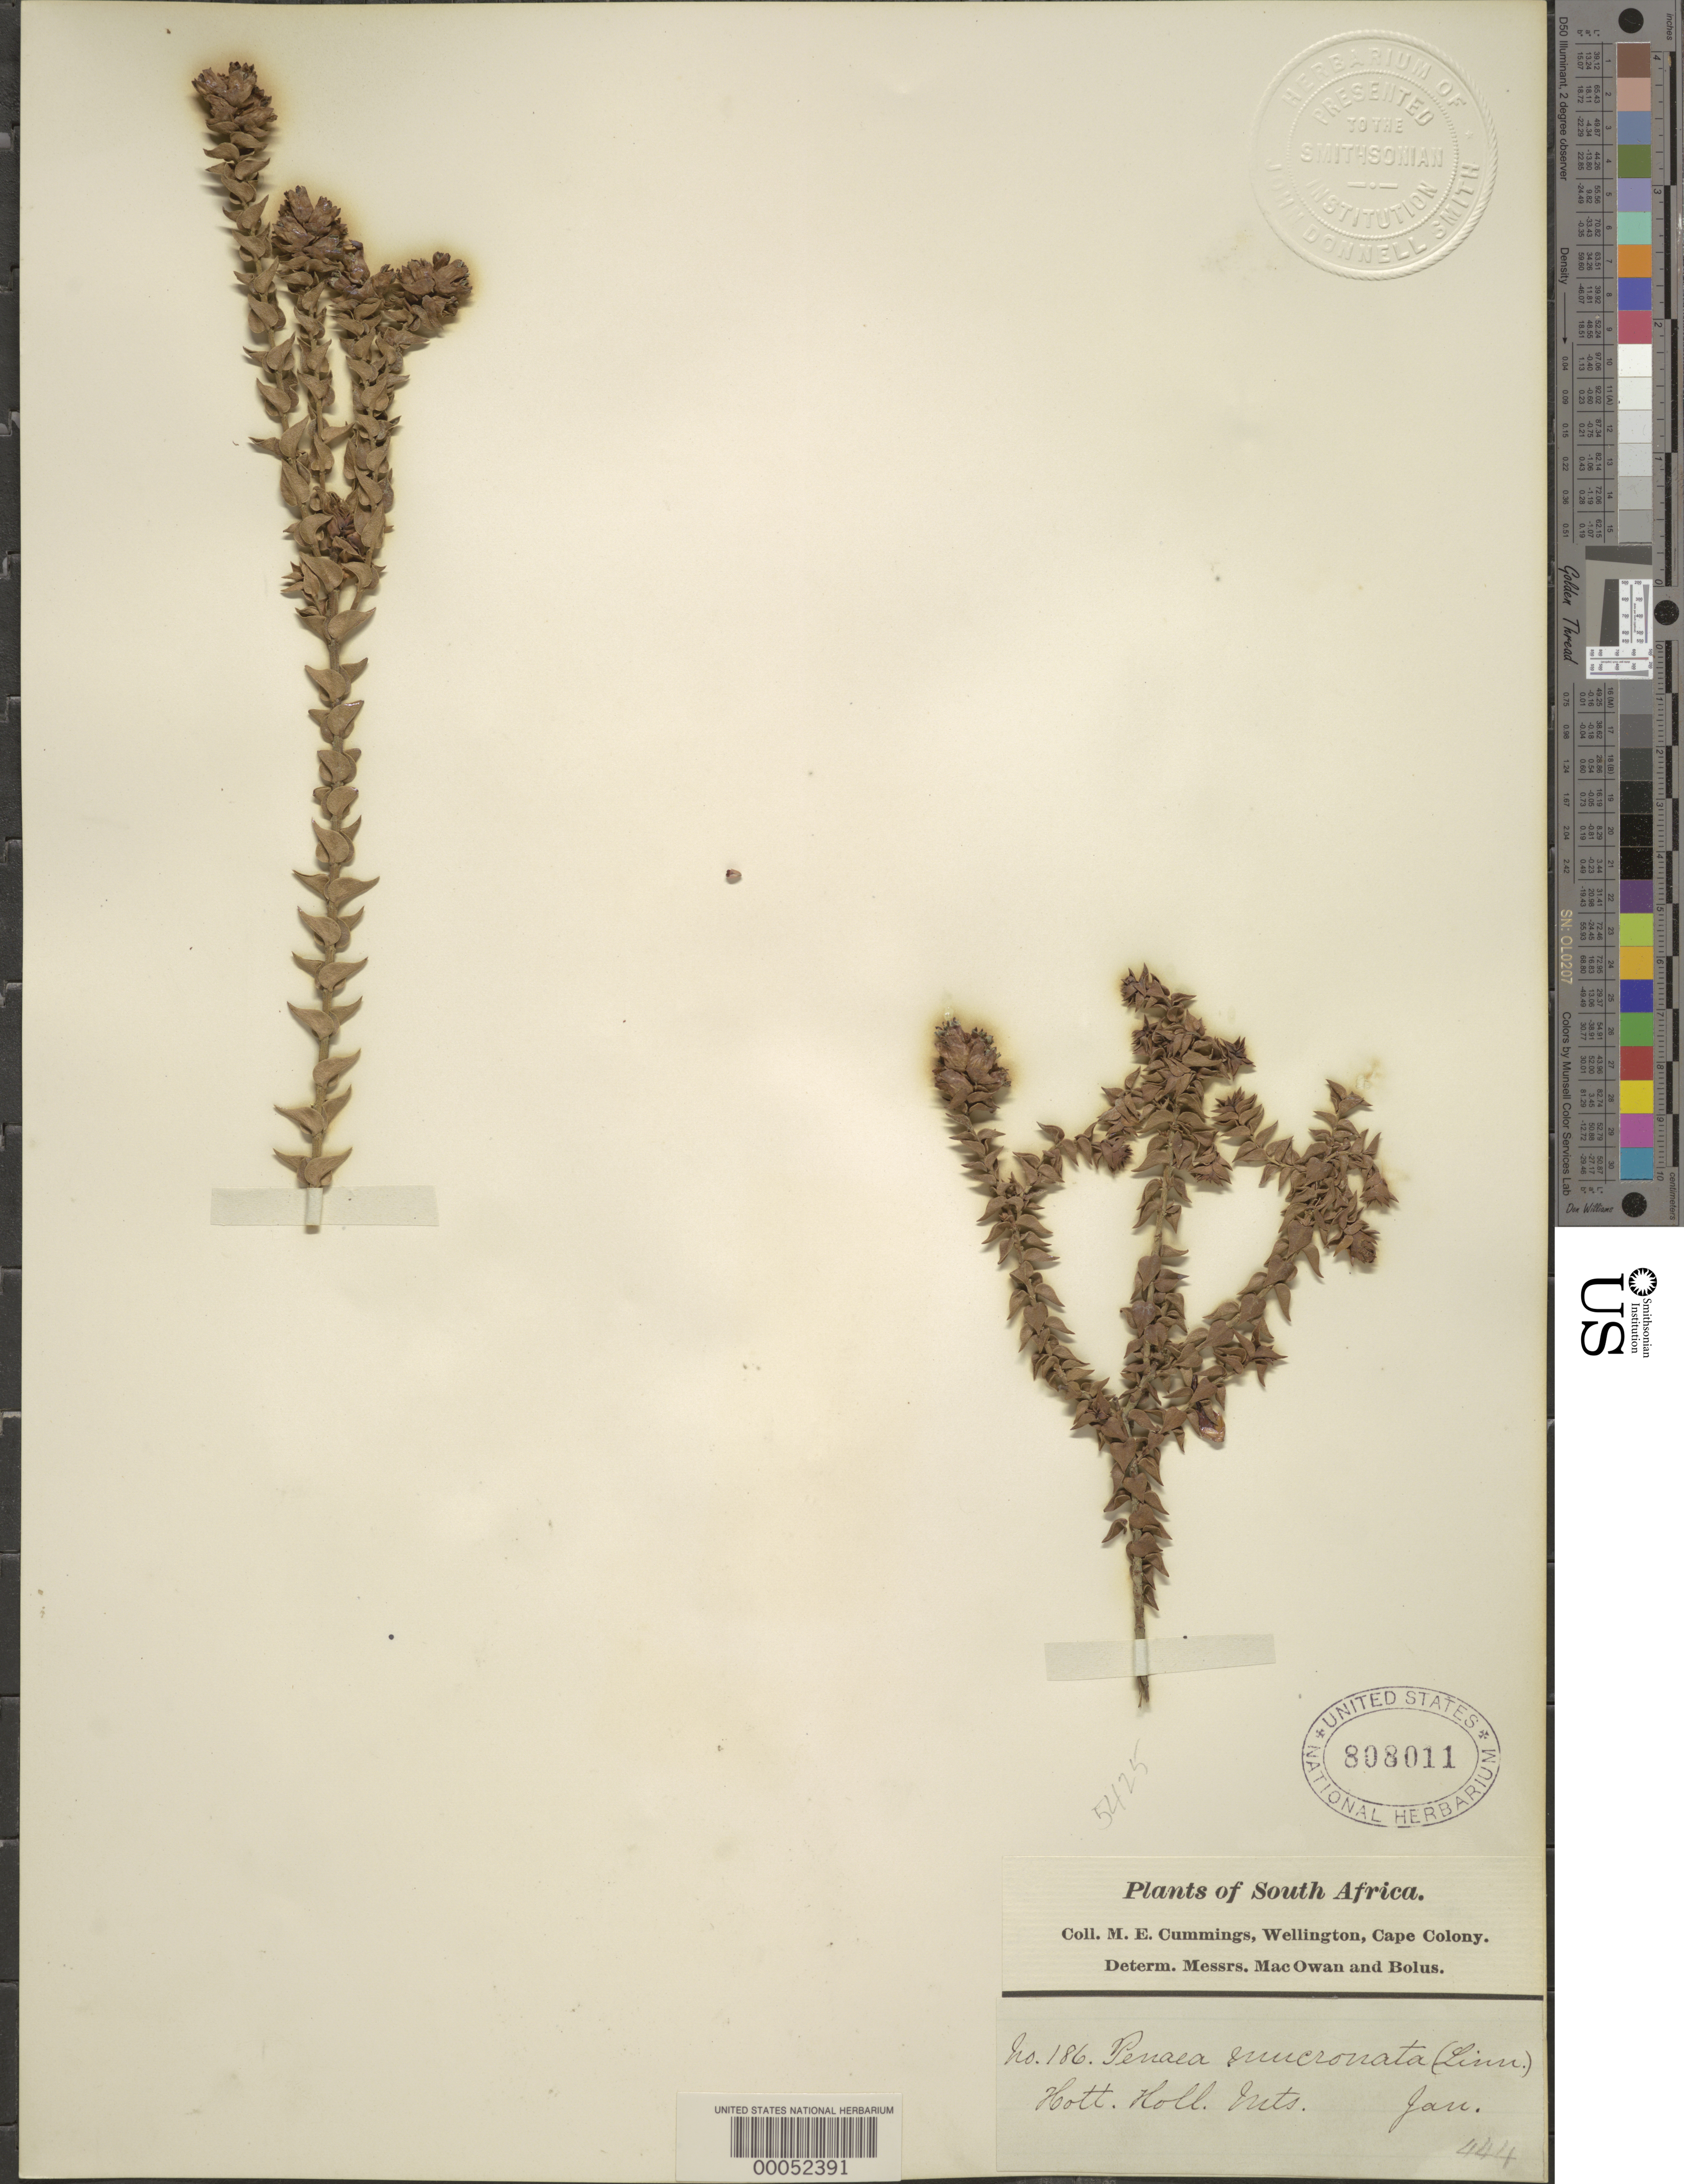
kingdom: Plantae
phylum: Tracheophyta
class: Magnoliopsida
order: Myrtales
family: Penaeaceae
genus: Penaea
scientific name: Penaea mucronata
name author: L.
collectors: M. E. Cummings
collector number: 444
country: South Africa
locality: Hott. holl. mountains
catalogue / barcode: US 808011